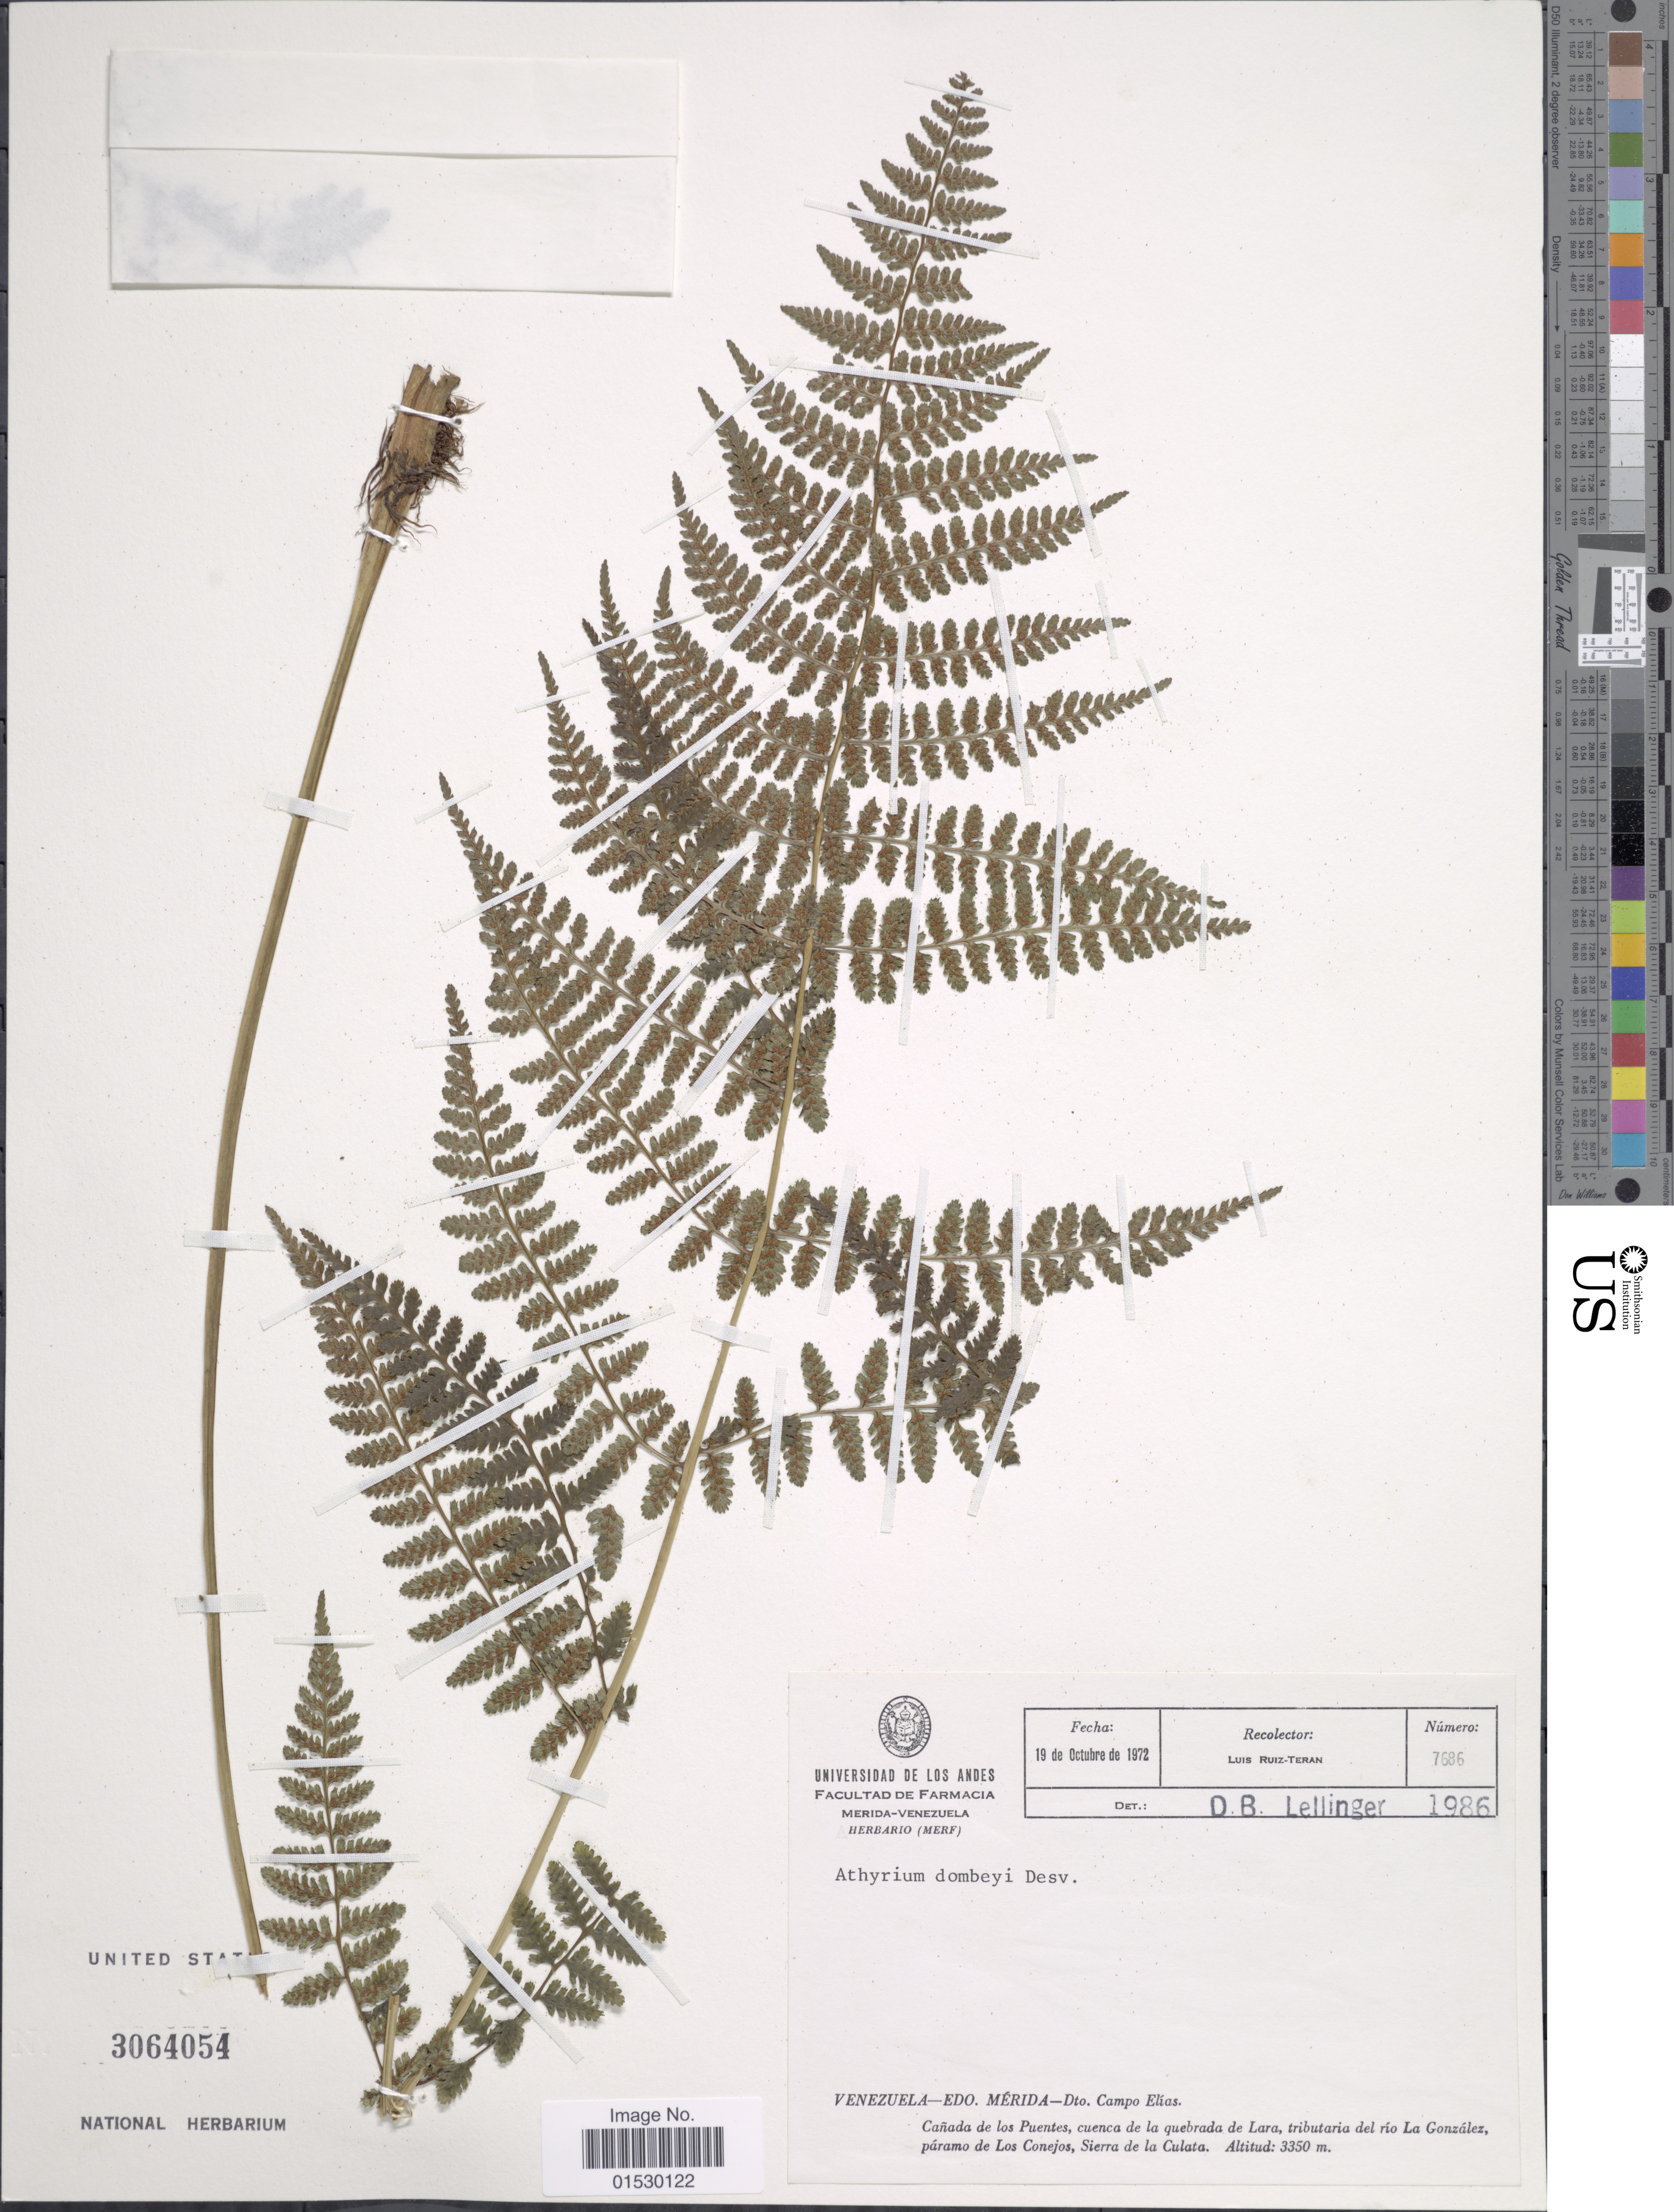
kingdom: Plantae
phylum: Tracheophyta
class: Polypodiopsida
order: Polypodiales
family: Athyriaceae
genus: Athyrium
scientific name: Athyrium dombei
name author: (Desv.) C. Chr.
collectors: L. E. Ruíz-Terán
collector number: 7686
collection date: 1972-10-19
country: Venezuela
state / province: Mérida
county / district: Campo Elías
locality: Canada de los Puentes, cuenca de la quebrada de Lara, tributaria del rio La Gonzalez, paramo de Los Conejos, Sierra de la Culata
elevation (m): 3350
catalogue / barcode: US 3064054